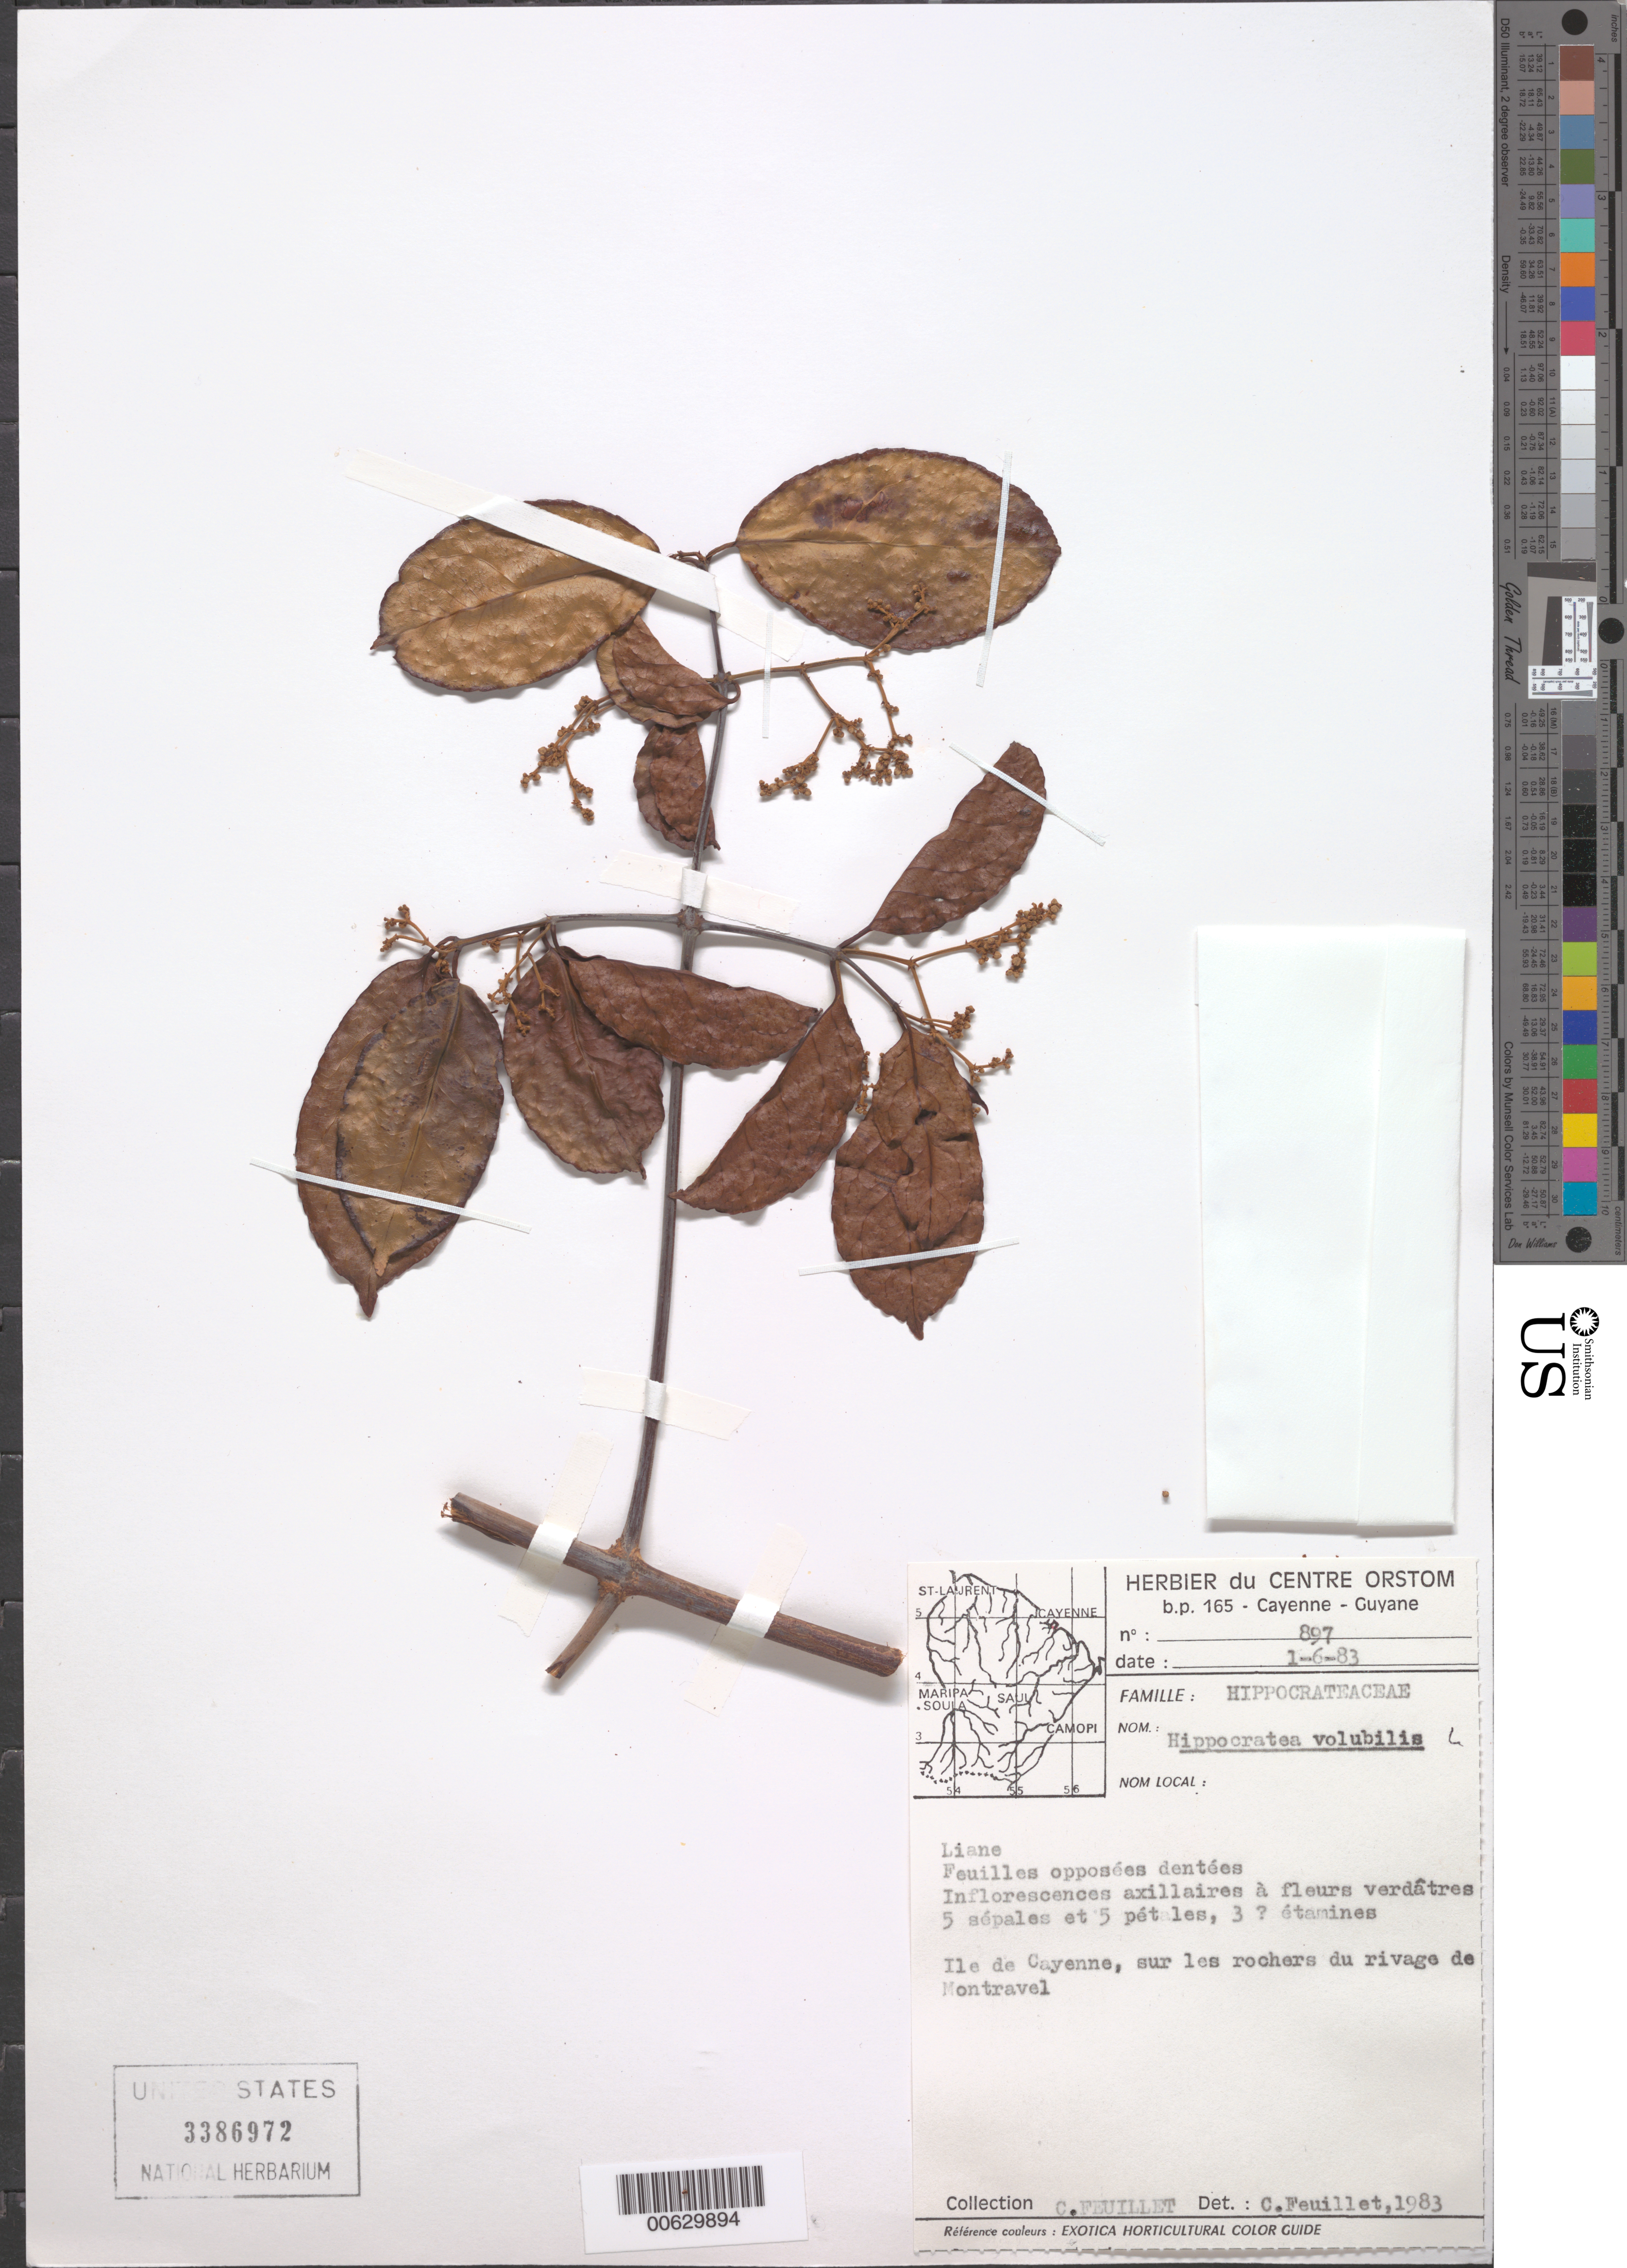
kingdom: Plantae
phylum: Tracheophyta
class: Magnoliopsida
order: Celastrales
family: Celastraceae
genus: Hippocratea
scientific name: Hippocratea volubilis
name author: L.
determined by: Feuillet, C.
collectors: C. Feuillet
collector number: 897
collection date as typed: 1-Jun-83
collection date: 1983-06-01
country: French Guiana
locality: Ile de Cayenne, du rivage de Montravel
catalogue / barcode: US 3386972